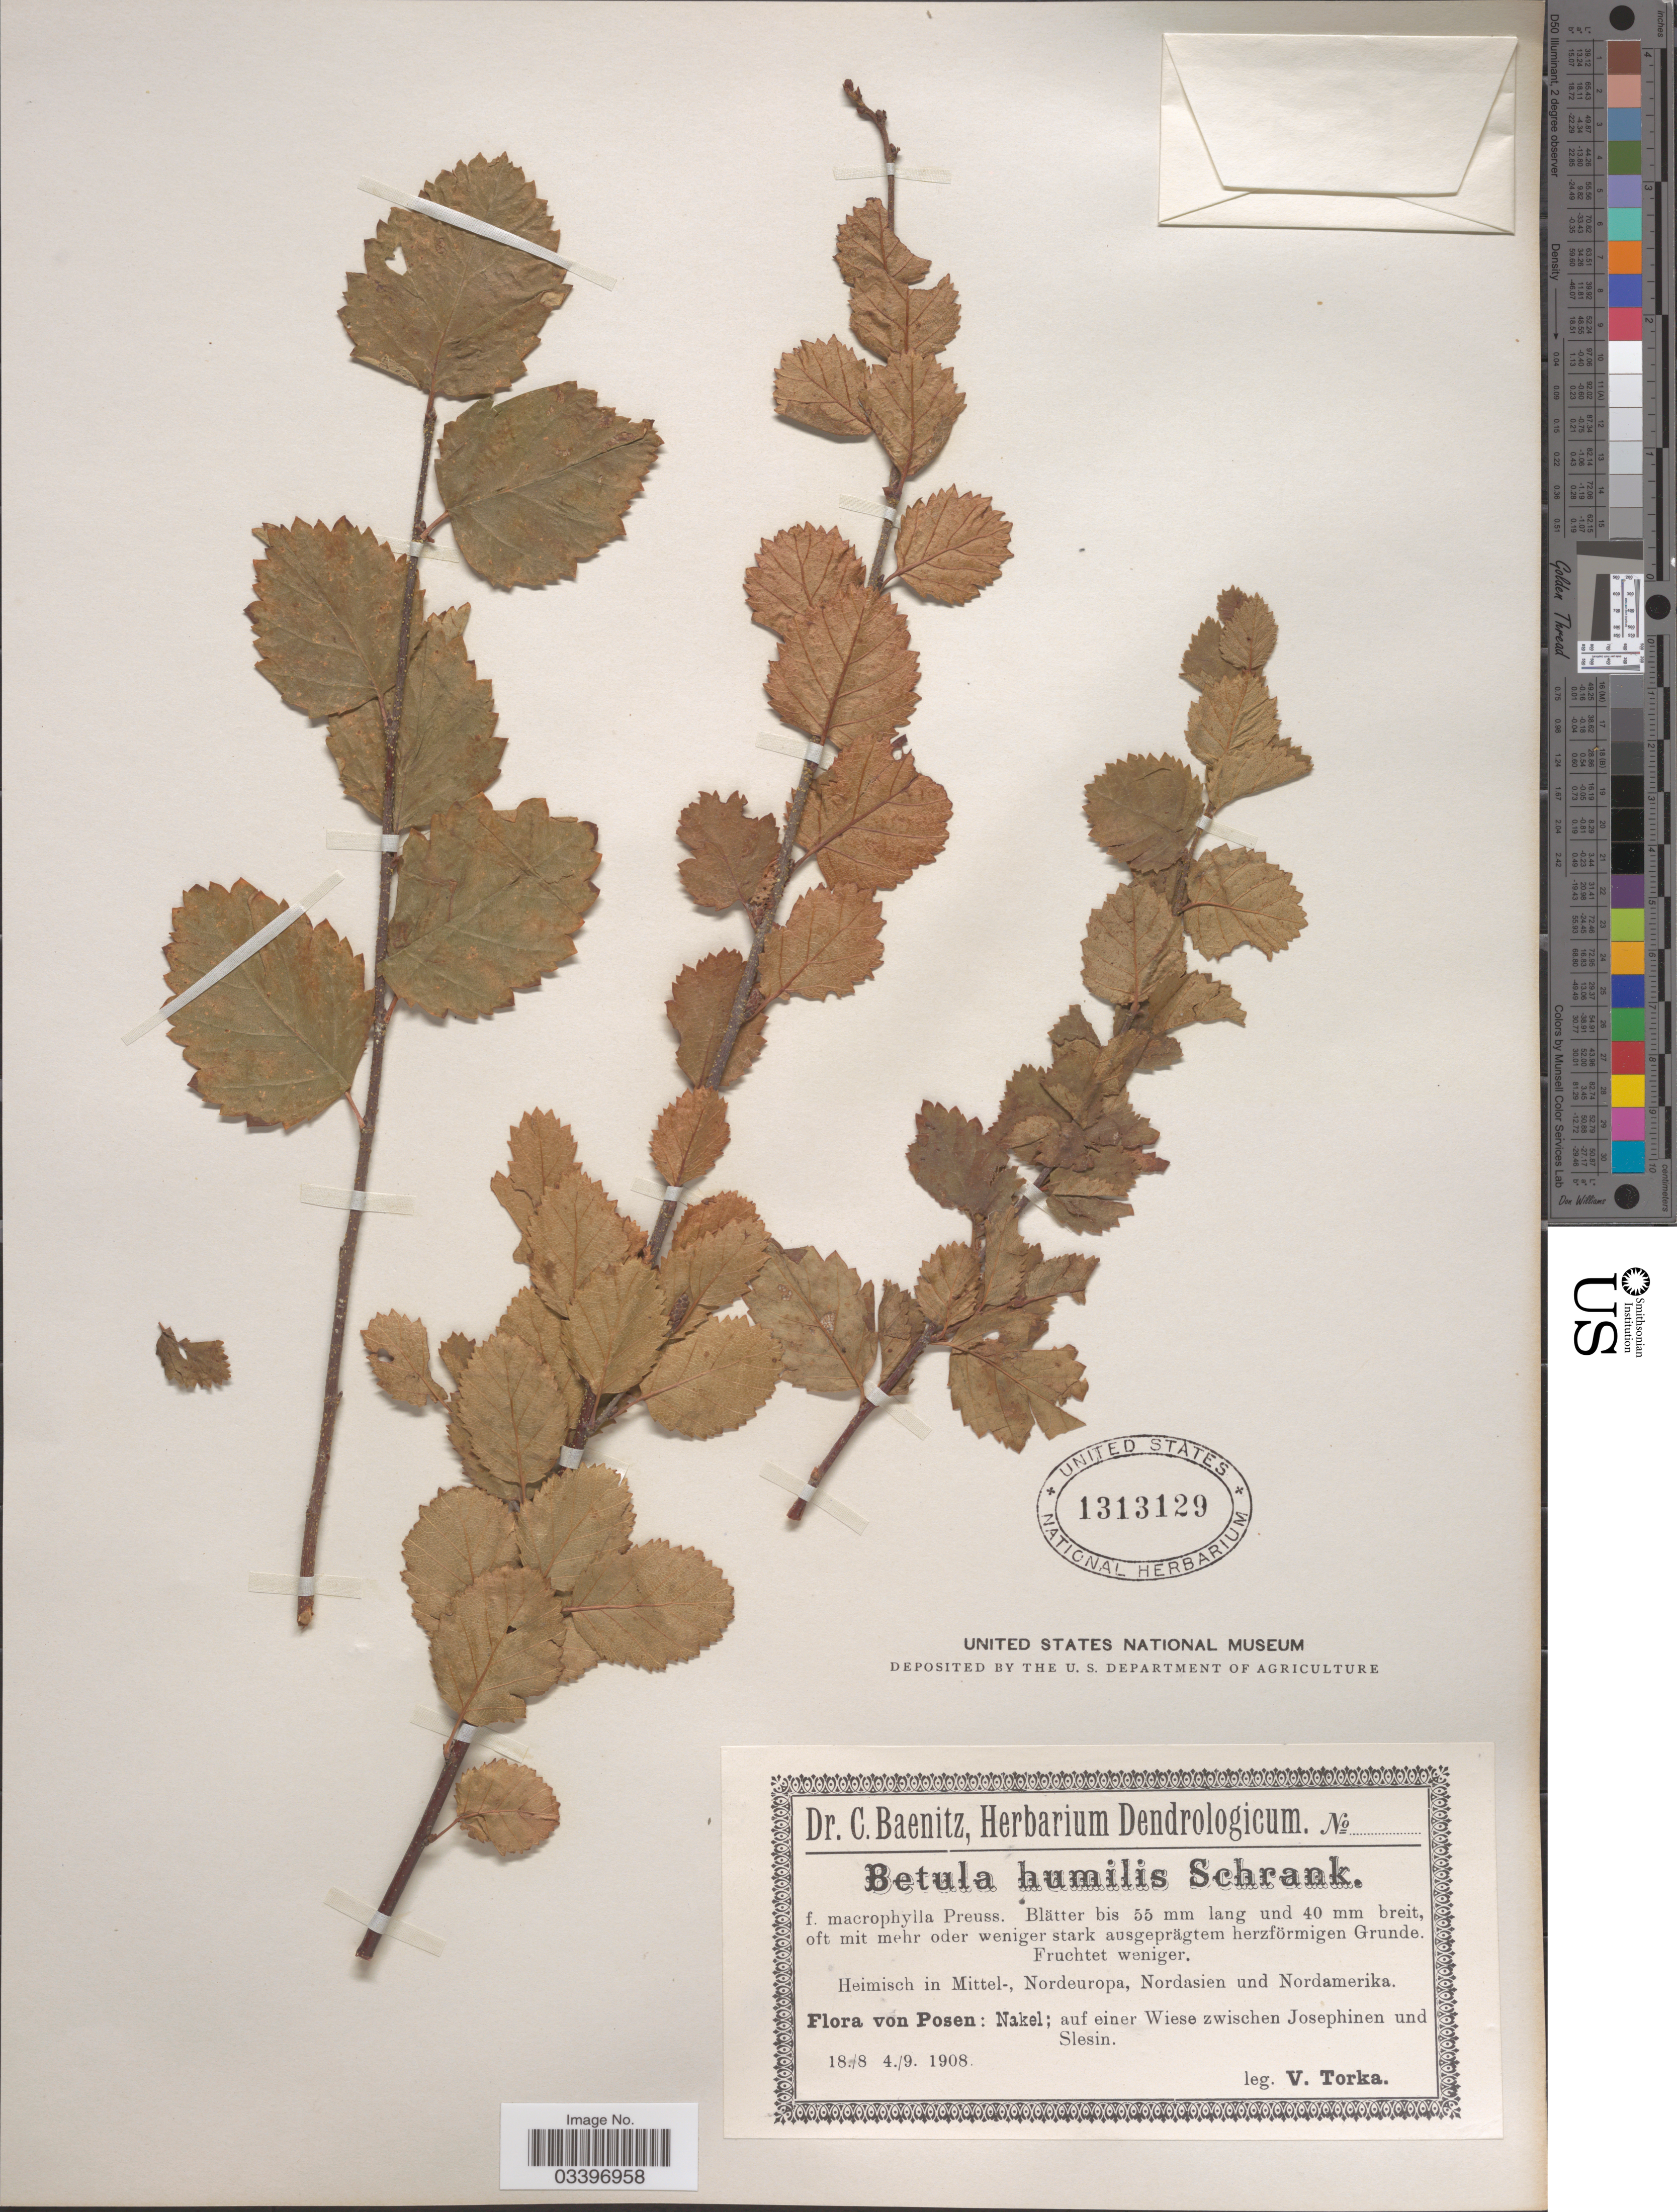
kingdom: Plantae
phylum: Tracheophyta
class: Magnoliopsida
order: Fagales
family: Betulaceae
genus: Betula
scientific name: Betula humilis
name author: Schrank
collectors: V. Torka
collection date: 1908-08-18/1908-09-04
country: Poland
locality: Posen: Nakel; auf einer Wiese zwischen Josephinen und Slesin.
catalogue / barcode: US 1313129